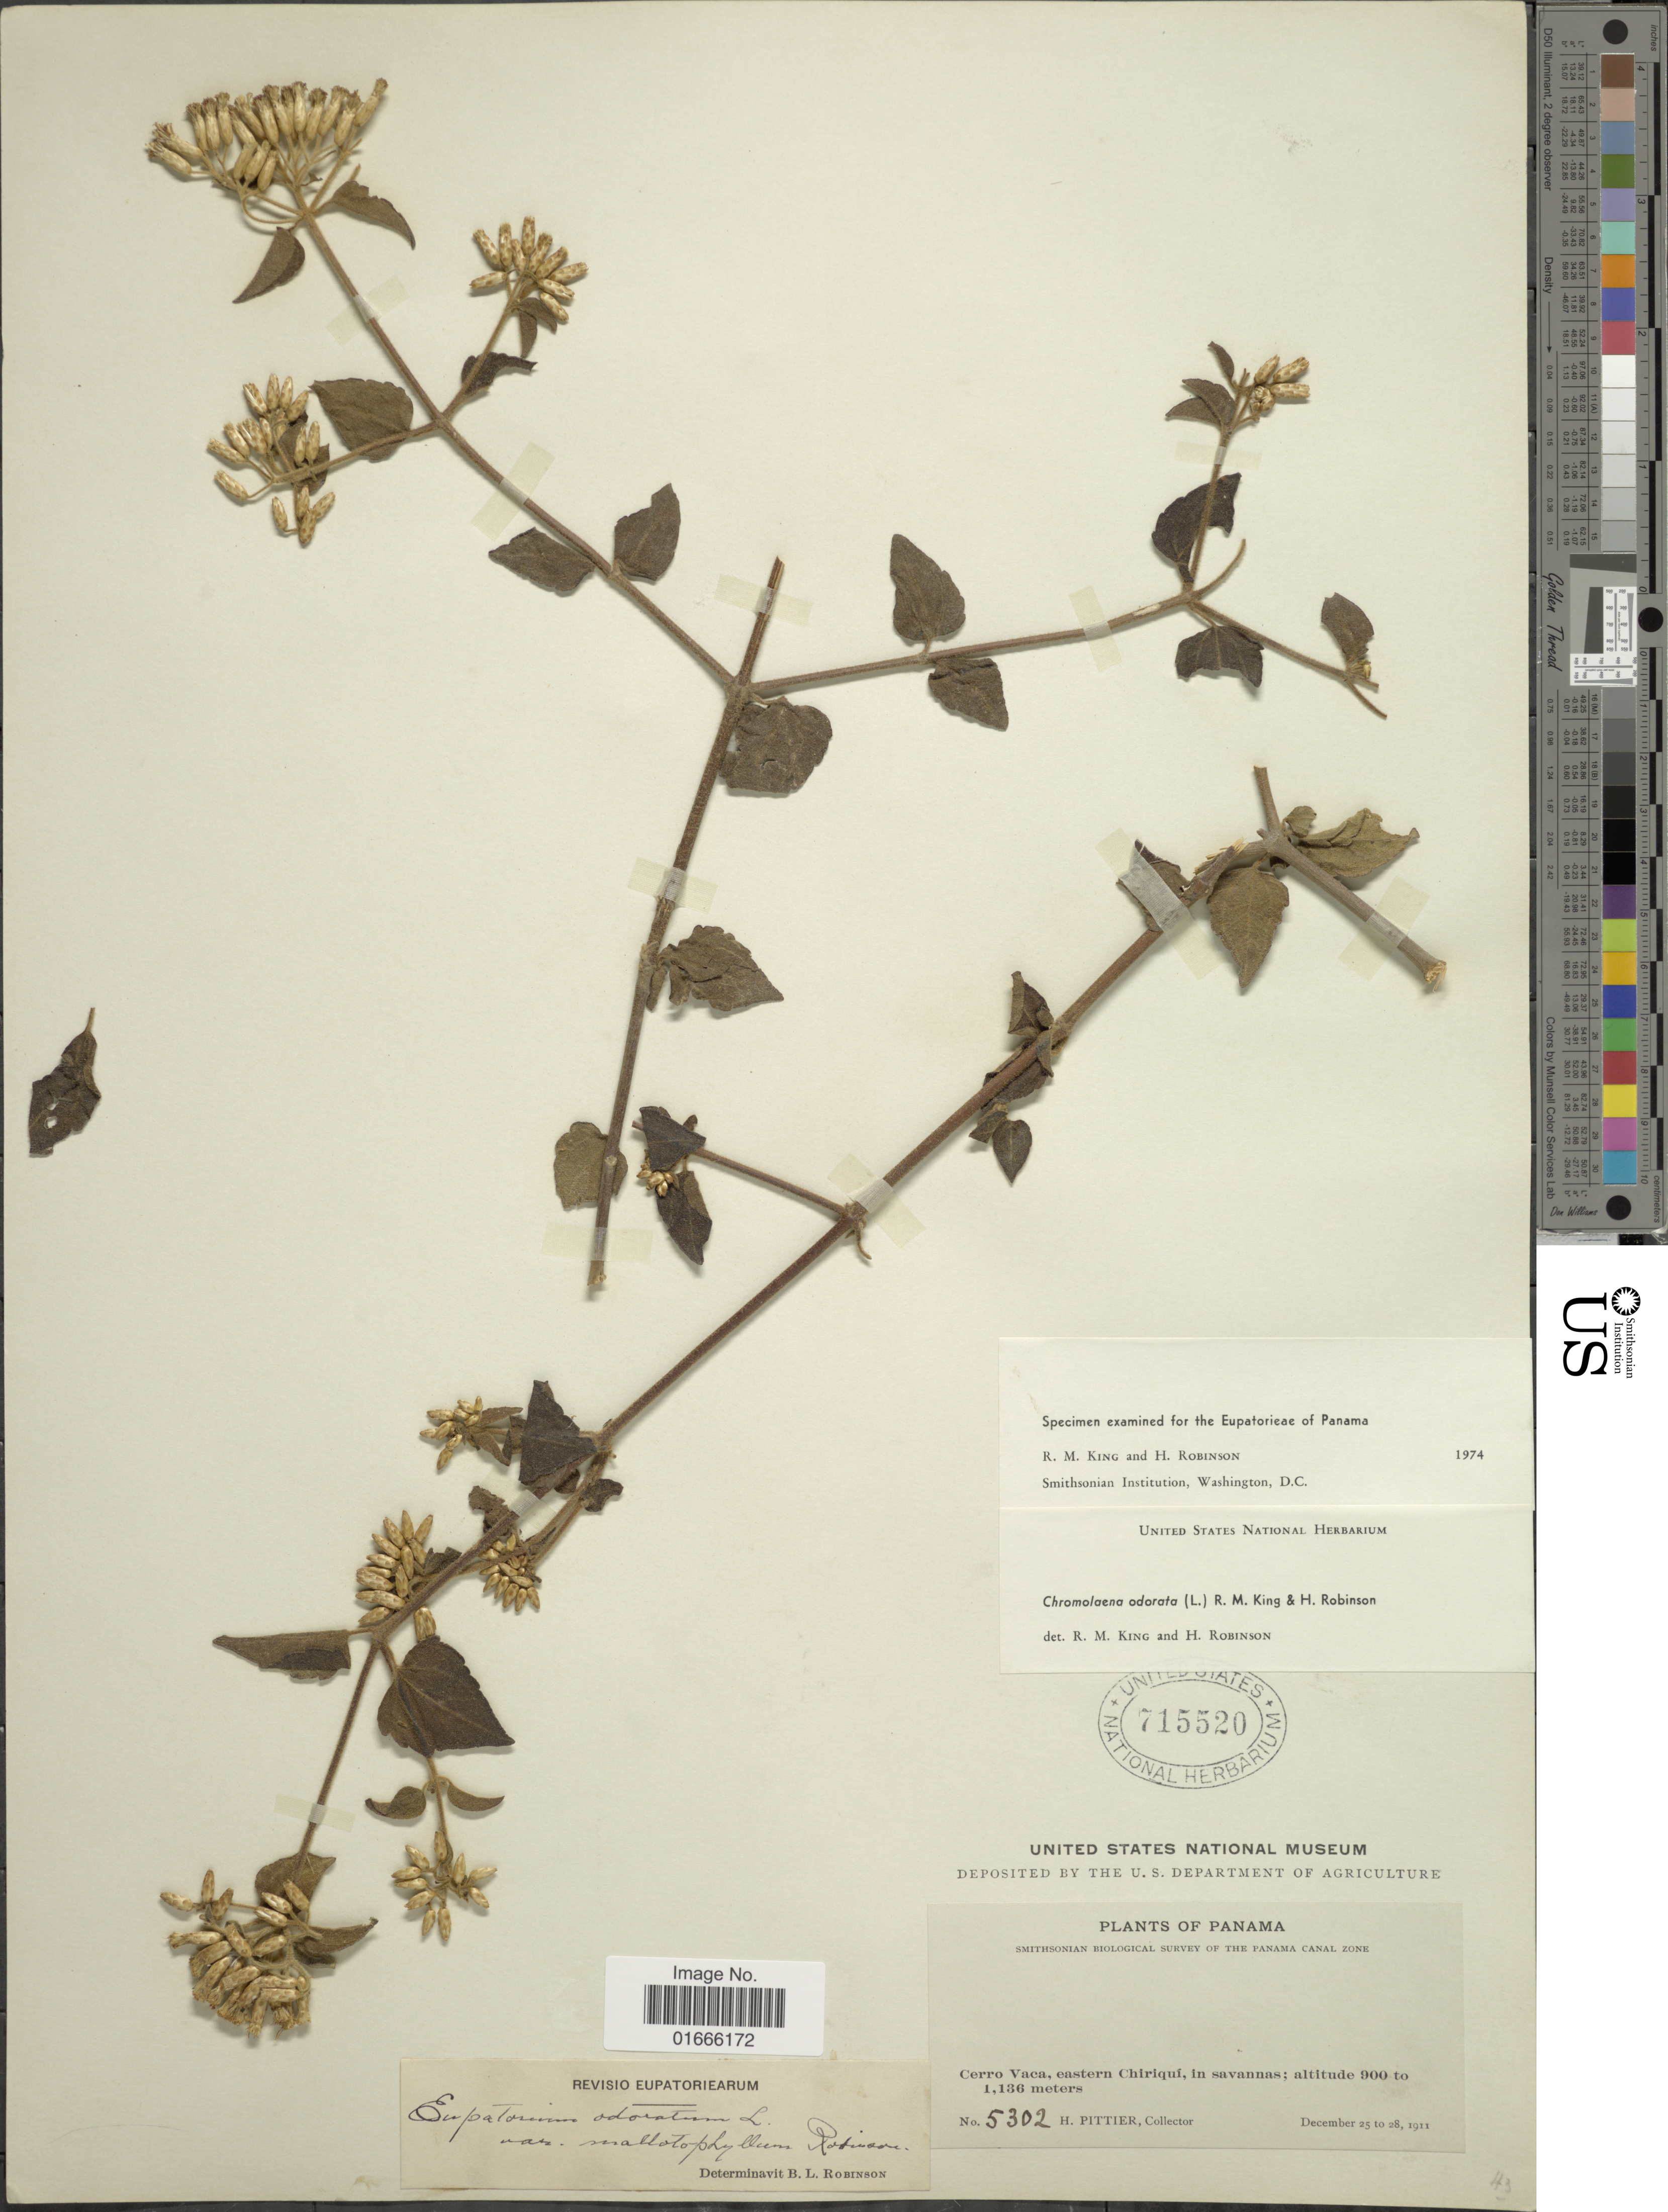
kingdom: Plantae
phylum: Tracheophyta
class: Magnoliopsida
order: Asterales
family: Asteraceae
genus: Chromolaena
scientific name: Chromolaena odorata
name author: (L.) R.M. King & H. Rob.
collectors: H. F. Pittier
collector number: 5302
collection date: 1911-12-25/1911-12-28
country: Panama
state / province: Chiriqui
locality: The Panama Canal Zone, Cerro Vaca, eastern Chiriqui, in savannas.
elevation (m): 900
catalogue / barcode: US 715520